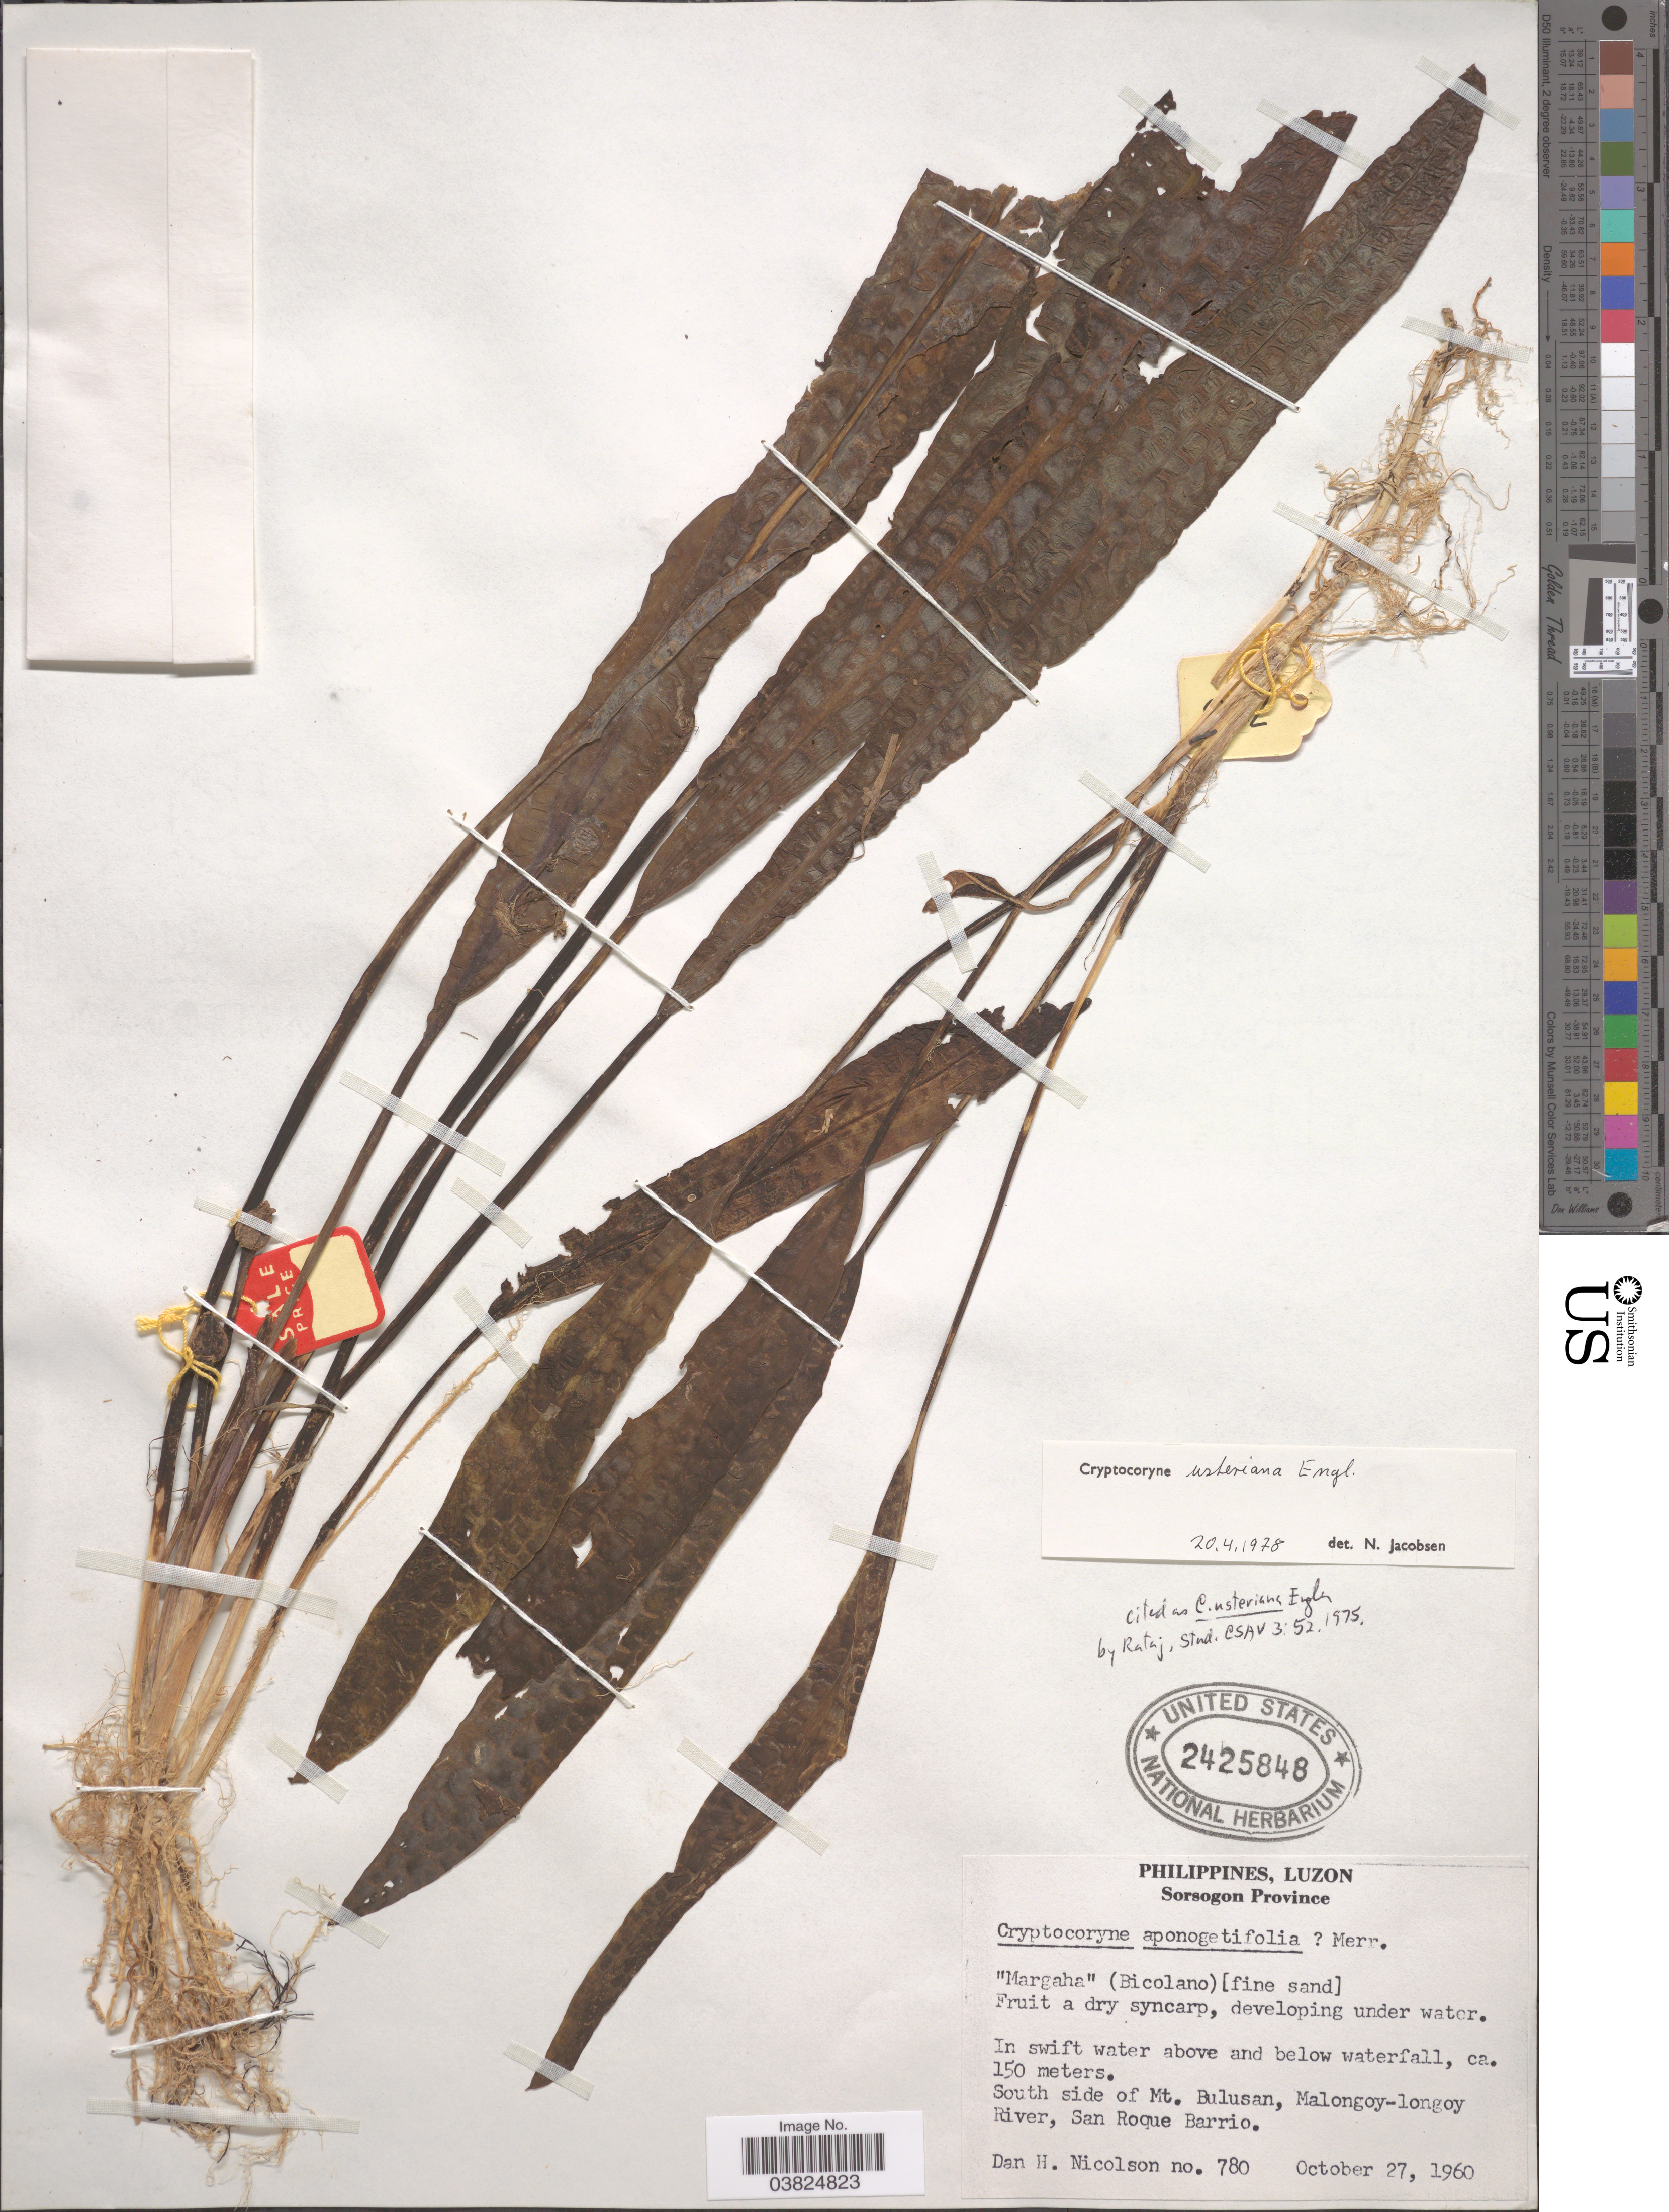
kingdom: Plantae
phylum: Tracheophyta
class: Liliopsida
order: Alismatales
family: Araceae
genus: Cryptocoryne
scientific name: Cryptocoryne usteriana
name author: Engl.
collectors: D. H. Nicolson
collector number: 780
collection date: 1960-10-27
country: Philippines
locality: Luzon. Sorsogon Province. South side of Mt. Bulusan, Malongoy-longoy River, San Roque Barrio.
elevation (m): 150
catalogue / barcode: US 2425848